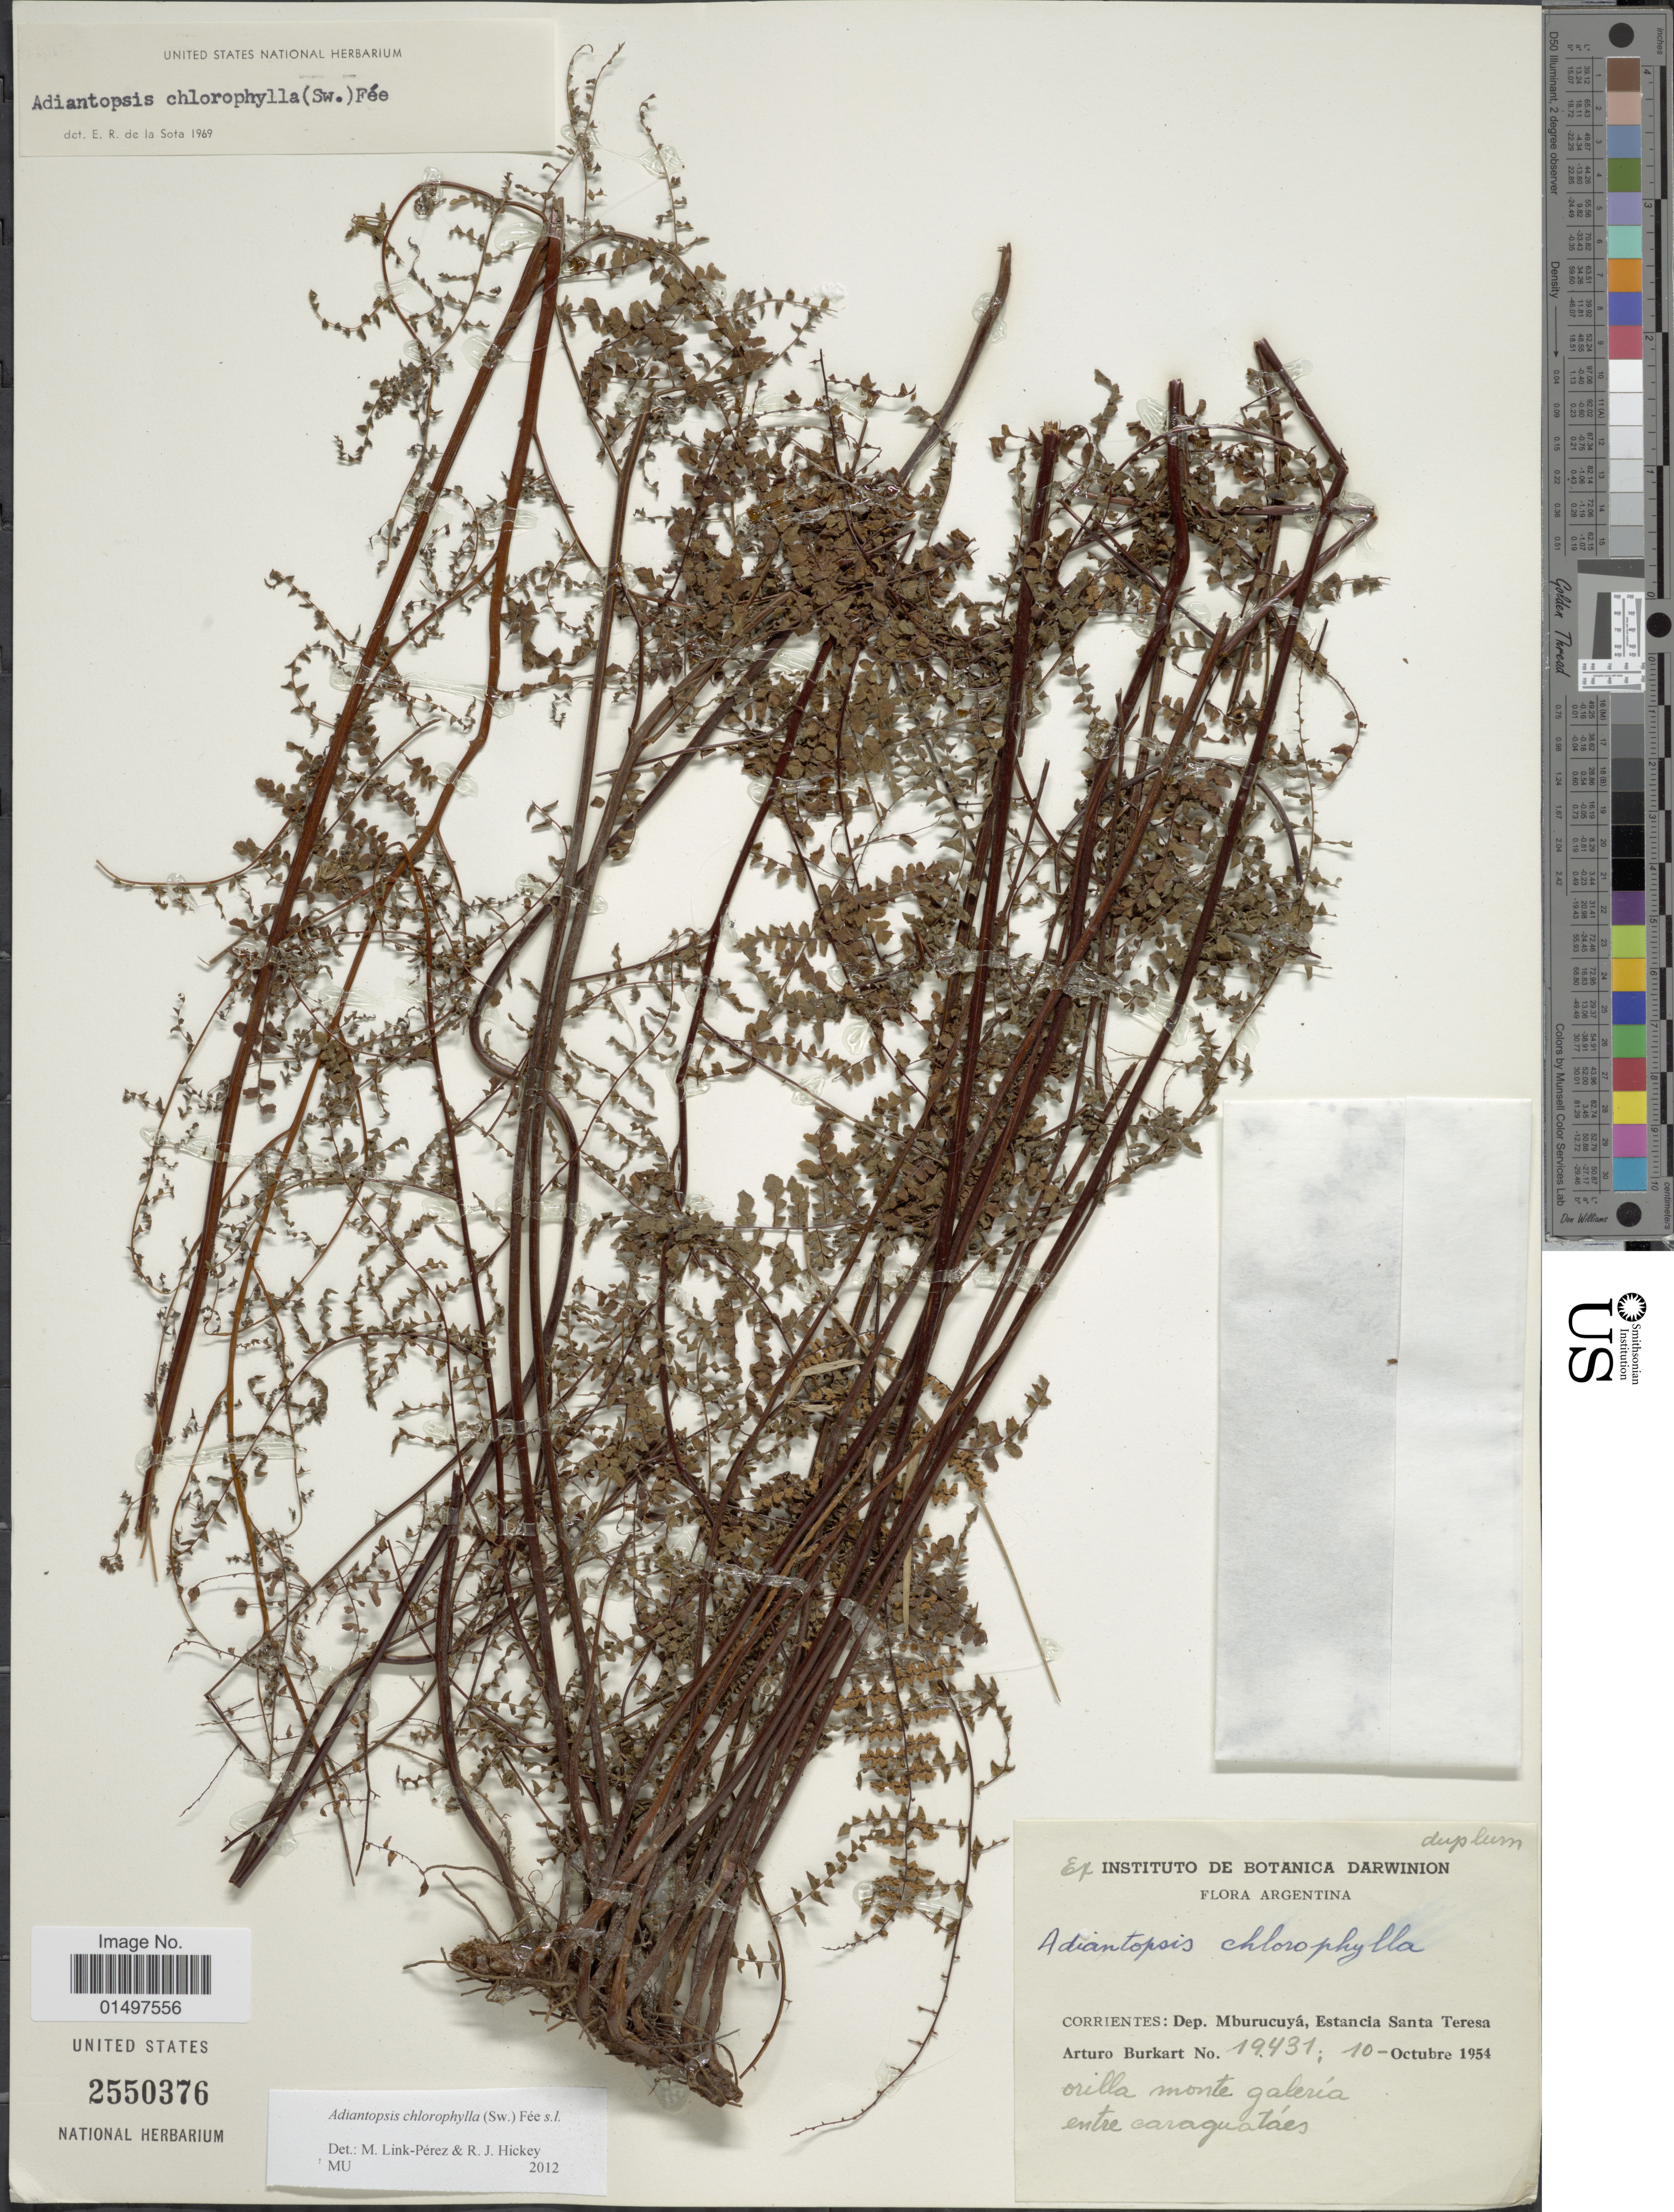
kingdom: Plantae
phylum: Tracheophyta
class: Polypodiopsida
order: Polypodiales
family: Pteridaceae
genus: Adiantopsis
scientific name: Adiantopsis chlorophylla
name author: (Sw.) Fée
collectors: A. E. Burkart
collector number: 19431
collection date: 1954-10-10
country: Argentina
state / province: Corrientes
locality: Dep. Mburucuya, Estancia Santa Teresa.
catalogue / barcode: US 2550376